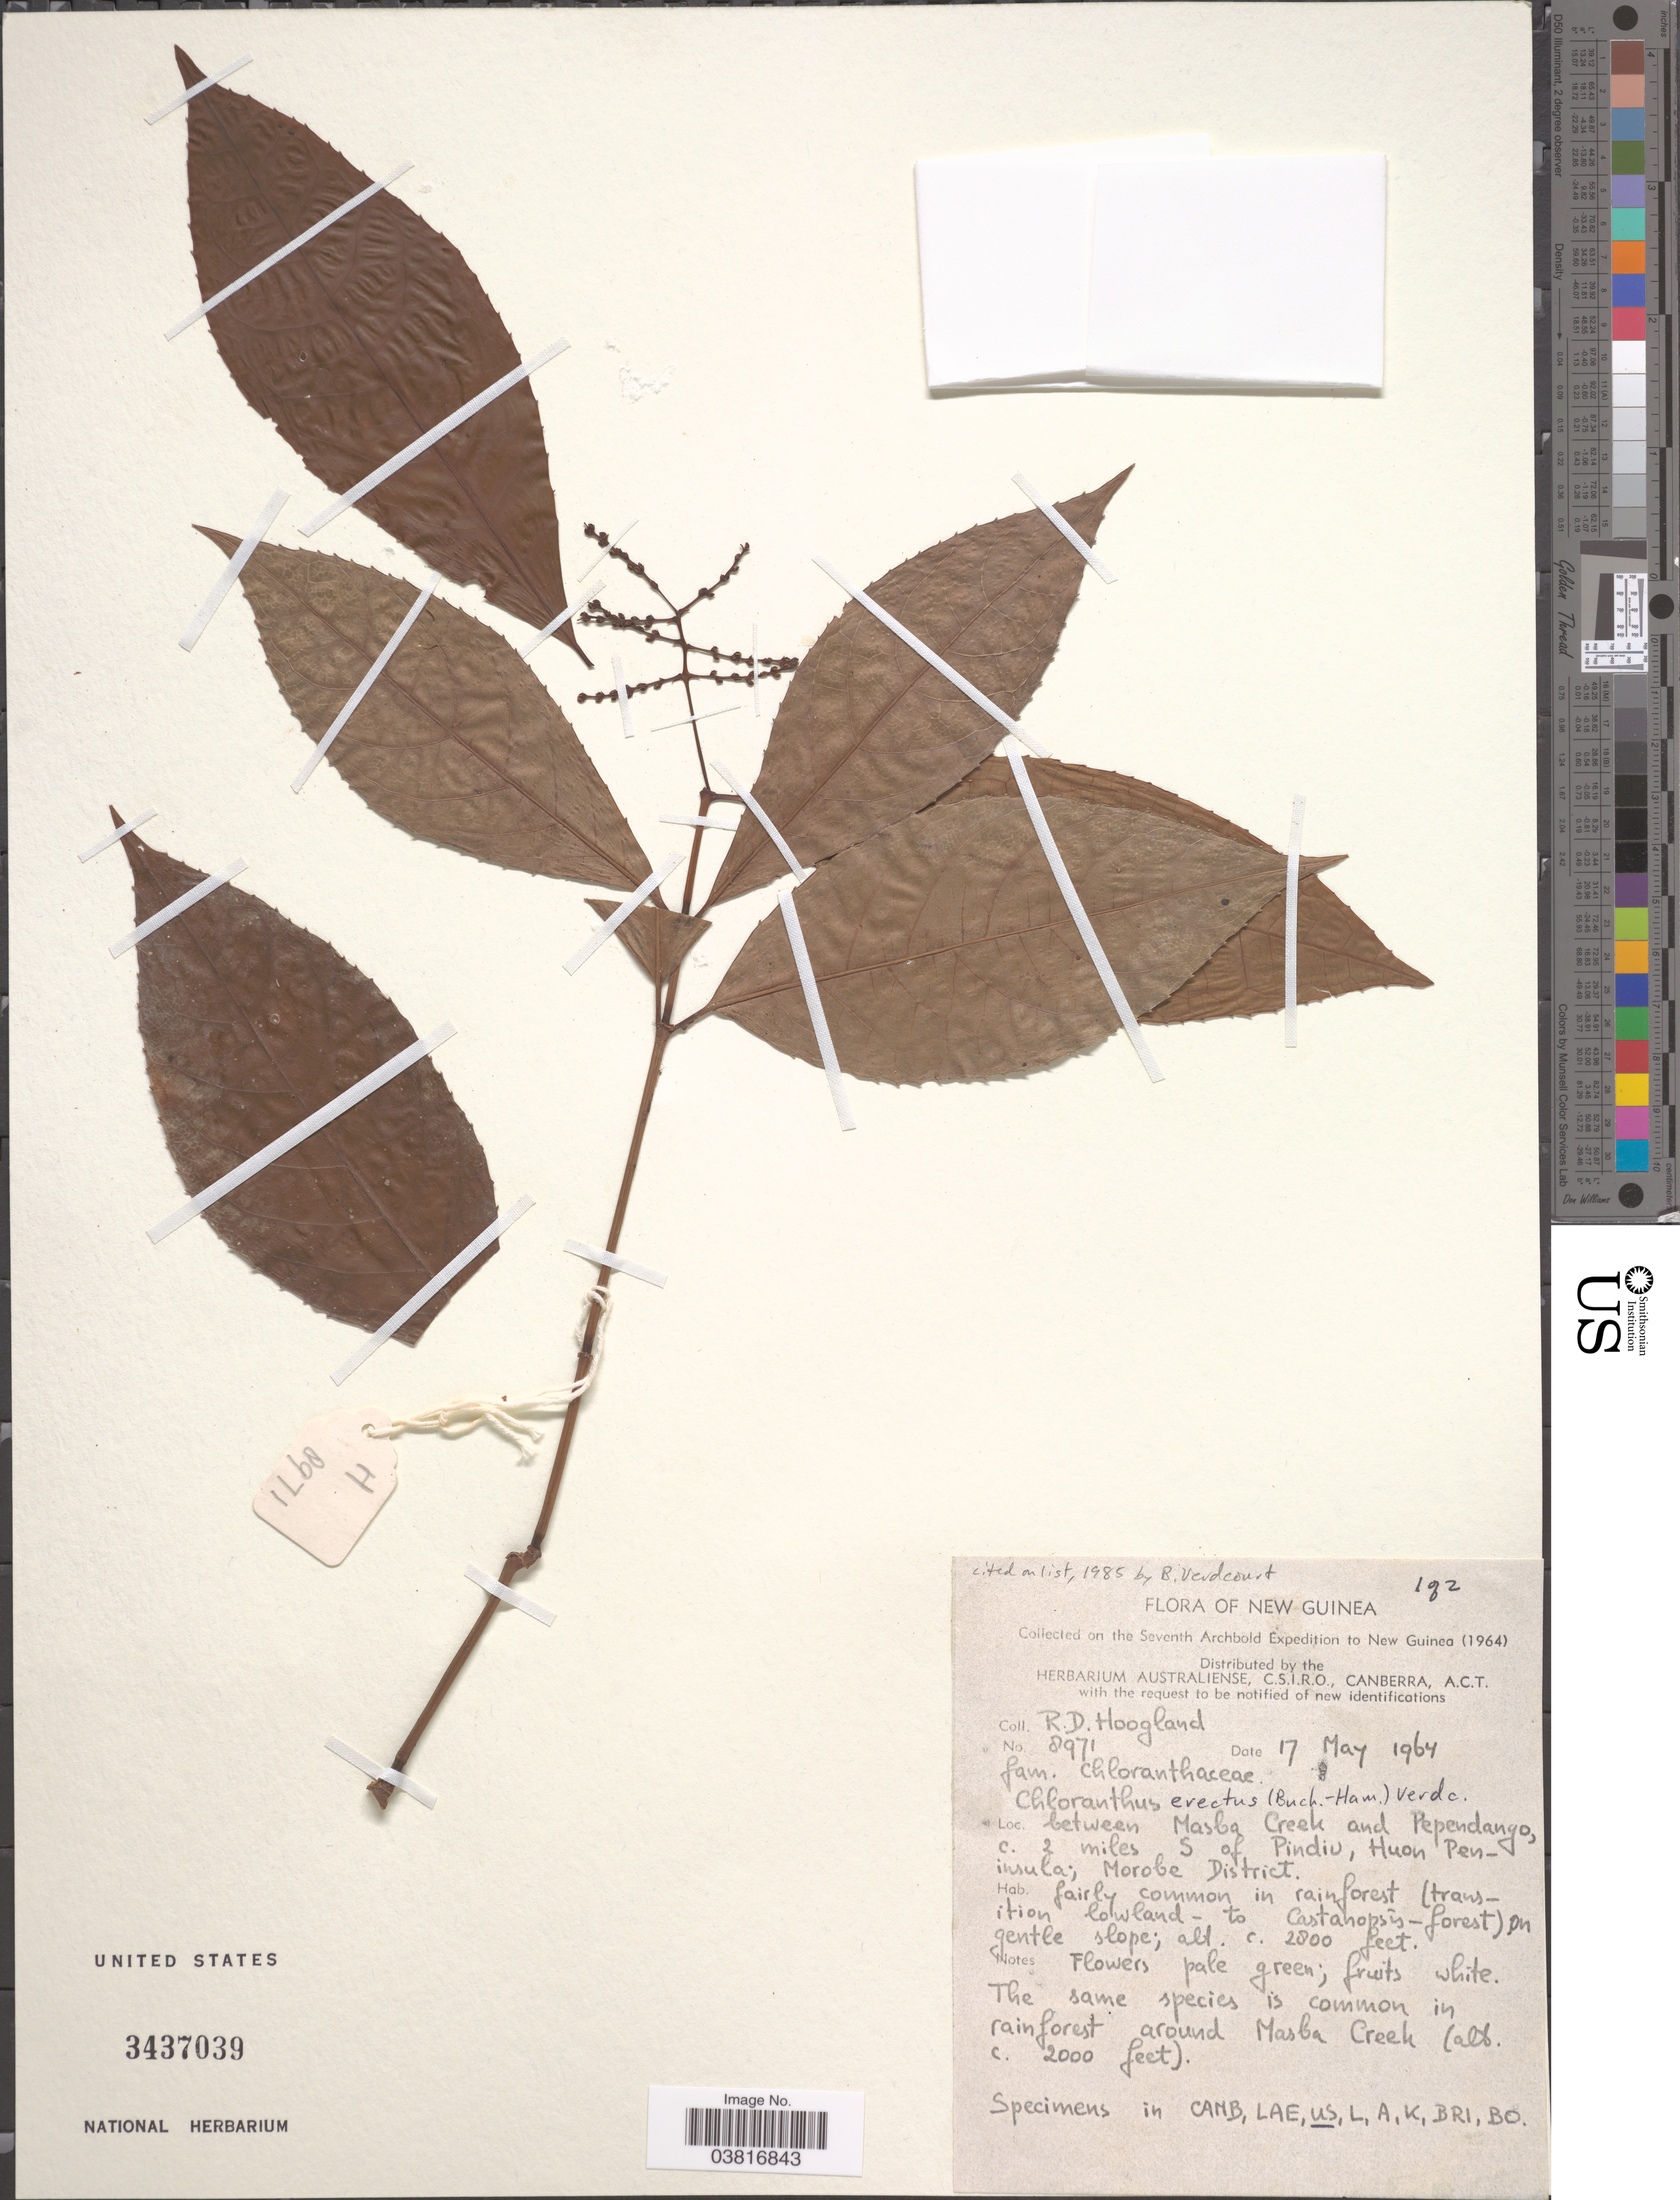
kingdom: Plantae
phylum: Tracheophyta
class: Magnoliopsida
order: Chloranthales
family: Chloranthaceae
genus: Chloranthus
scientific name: Chloranthus erectus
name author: (Buch.-Ham.) Verdc.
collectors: R. D. Hoogland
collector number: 8971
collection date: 1964-05-17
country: Papua New Guinea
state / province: Morobe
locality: New Guinea. Between Masba Creek and Pependango, c. 2 miles S of Pindiu, Huon Peninsula; Morobe District. The same species is common in rainforest around Masba Creek [unsure placement]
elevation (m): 610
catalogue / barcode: US 3437039